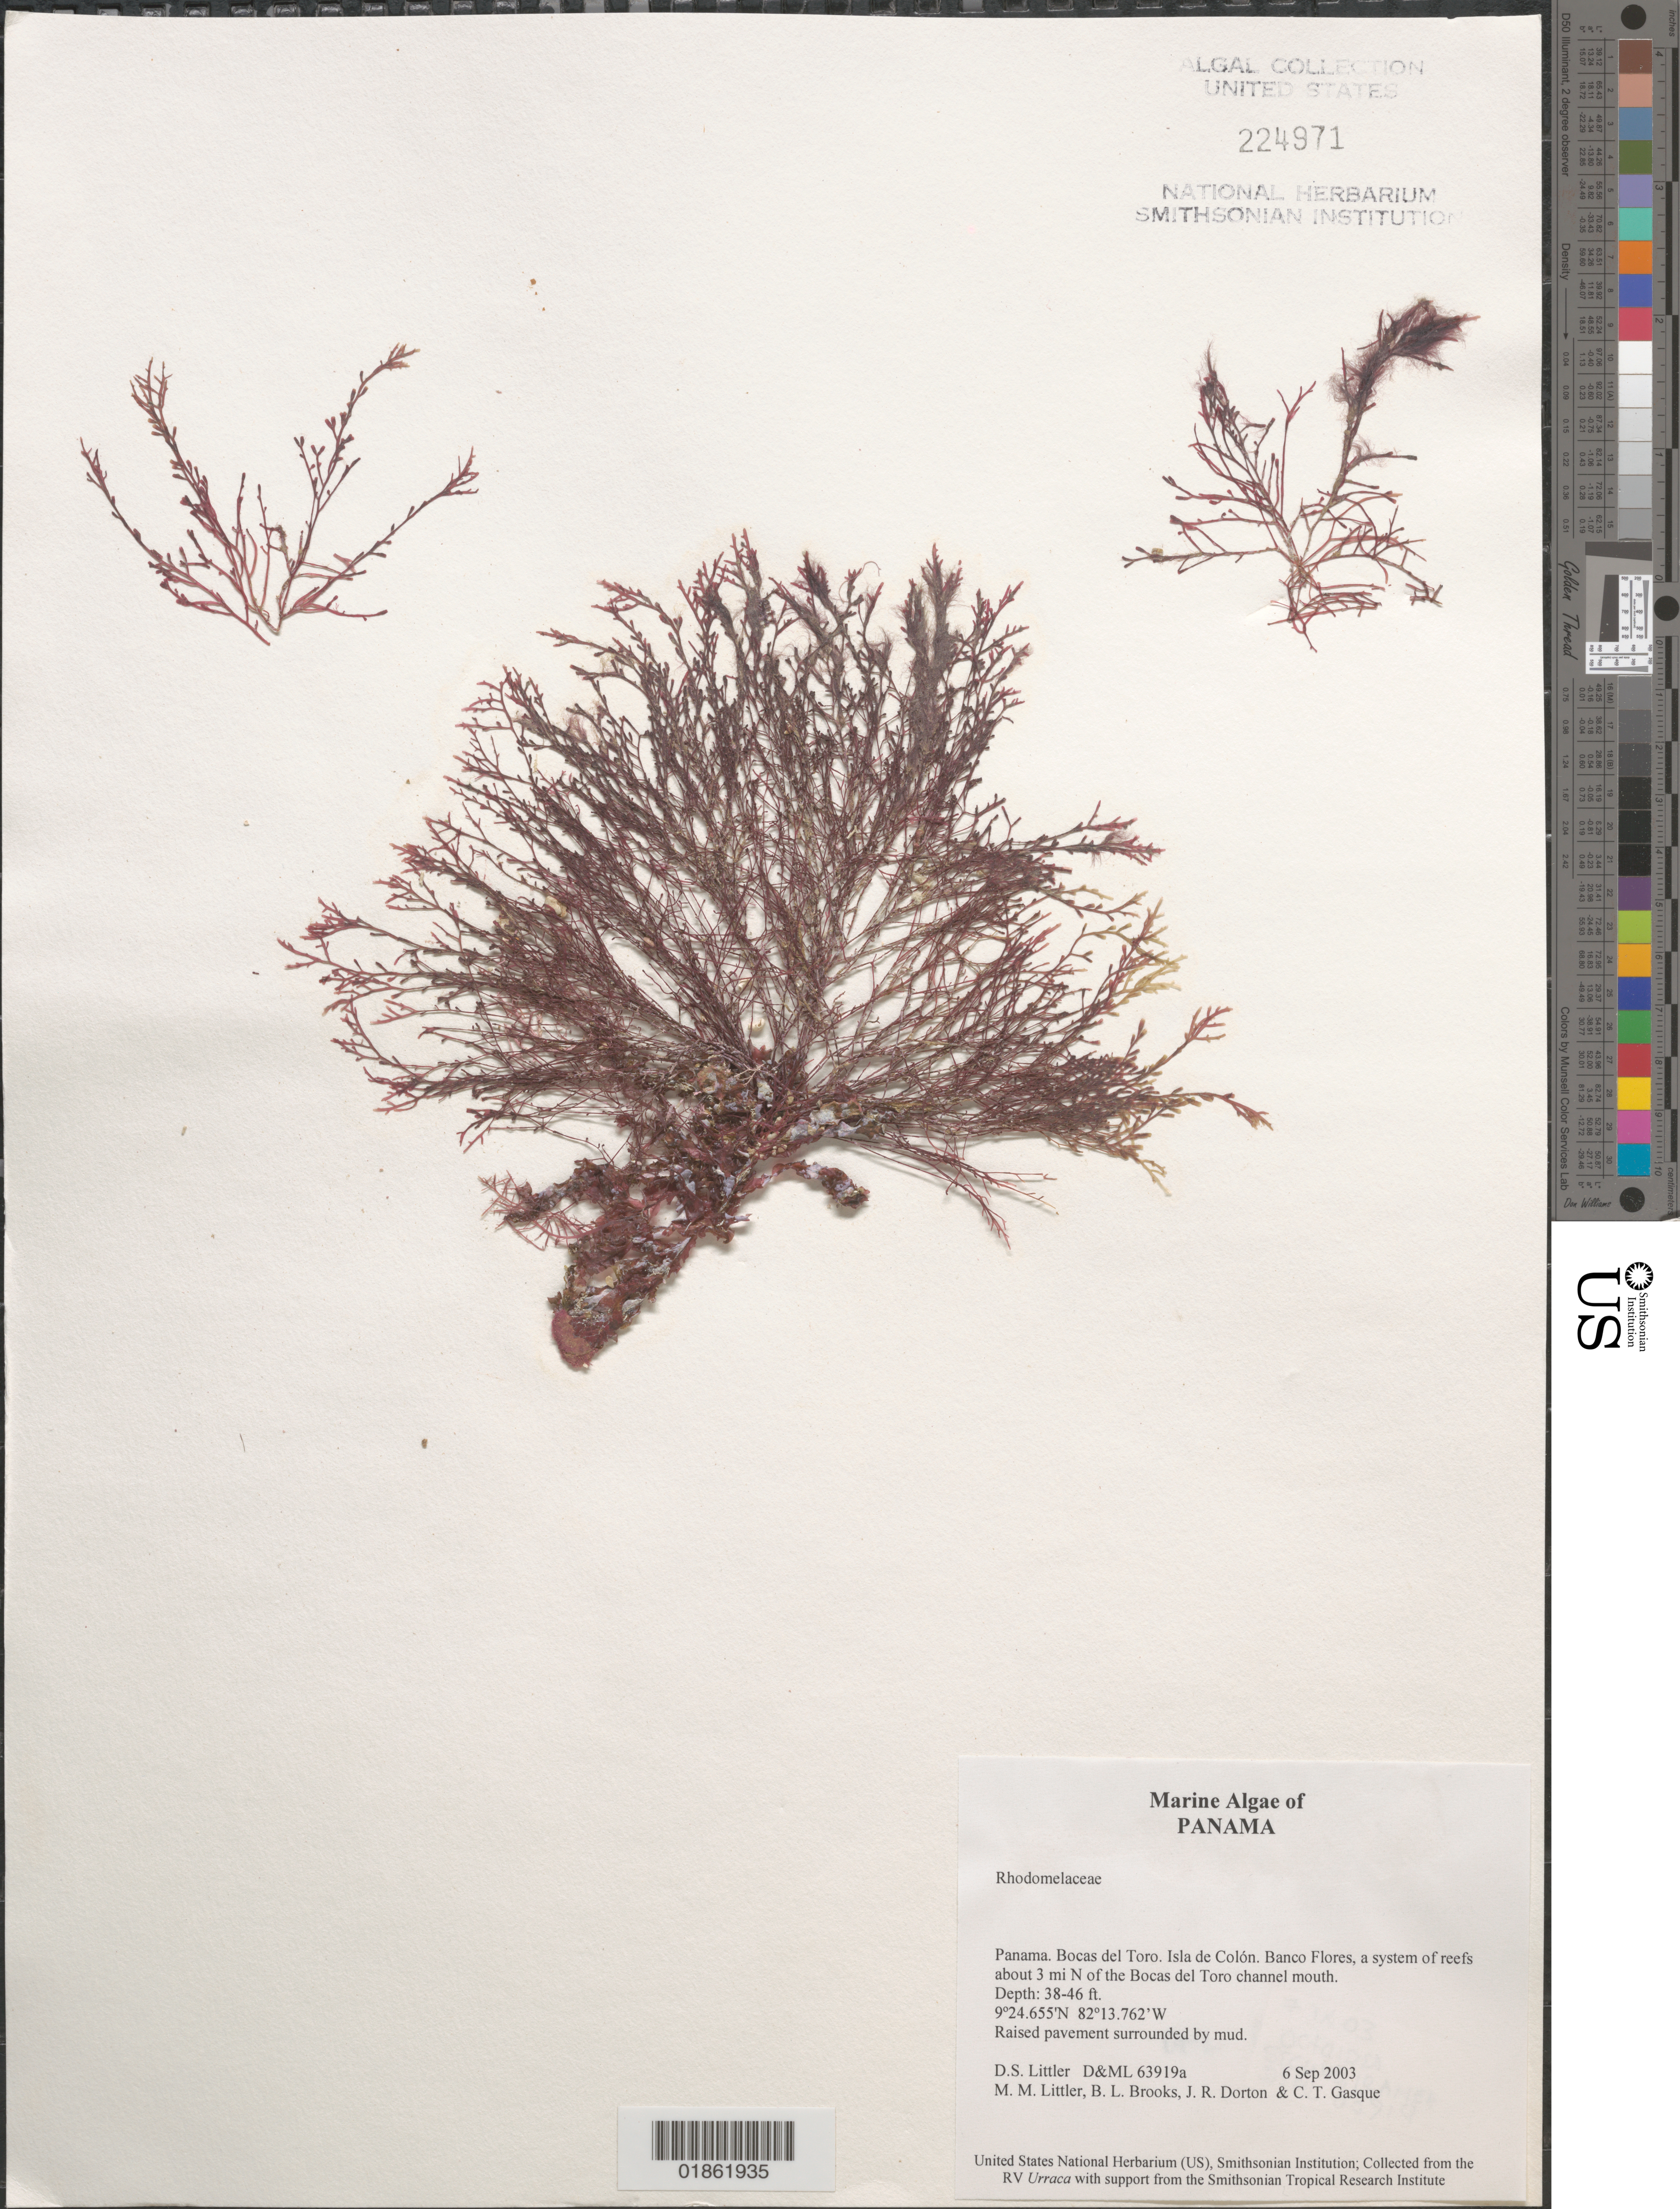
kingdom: Plantae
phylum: Rhodophyta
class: Florideophyceae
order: Ceramiales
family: Rhodomelaceae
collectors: D. S. Littler, M. M. Littler, B. Brooks, J. Dorton & C. Gasque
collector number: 63919a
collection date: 2003-09-06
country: Panama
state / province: Bocas del Toro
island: de Colón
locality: Isla de Colon. Banco Flores, a system of reefs about 3 mi N of the Bocas del Toro channel mouth.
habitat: Raised pavement surrounded by mud.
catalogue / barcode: US 224971